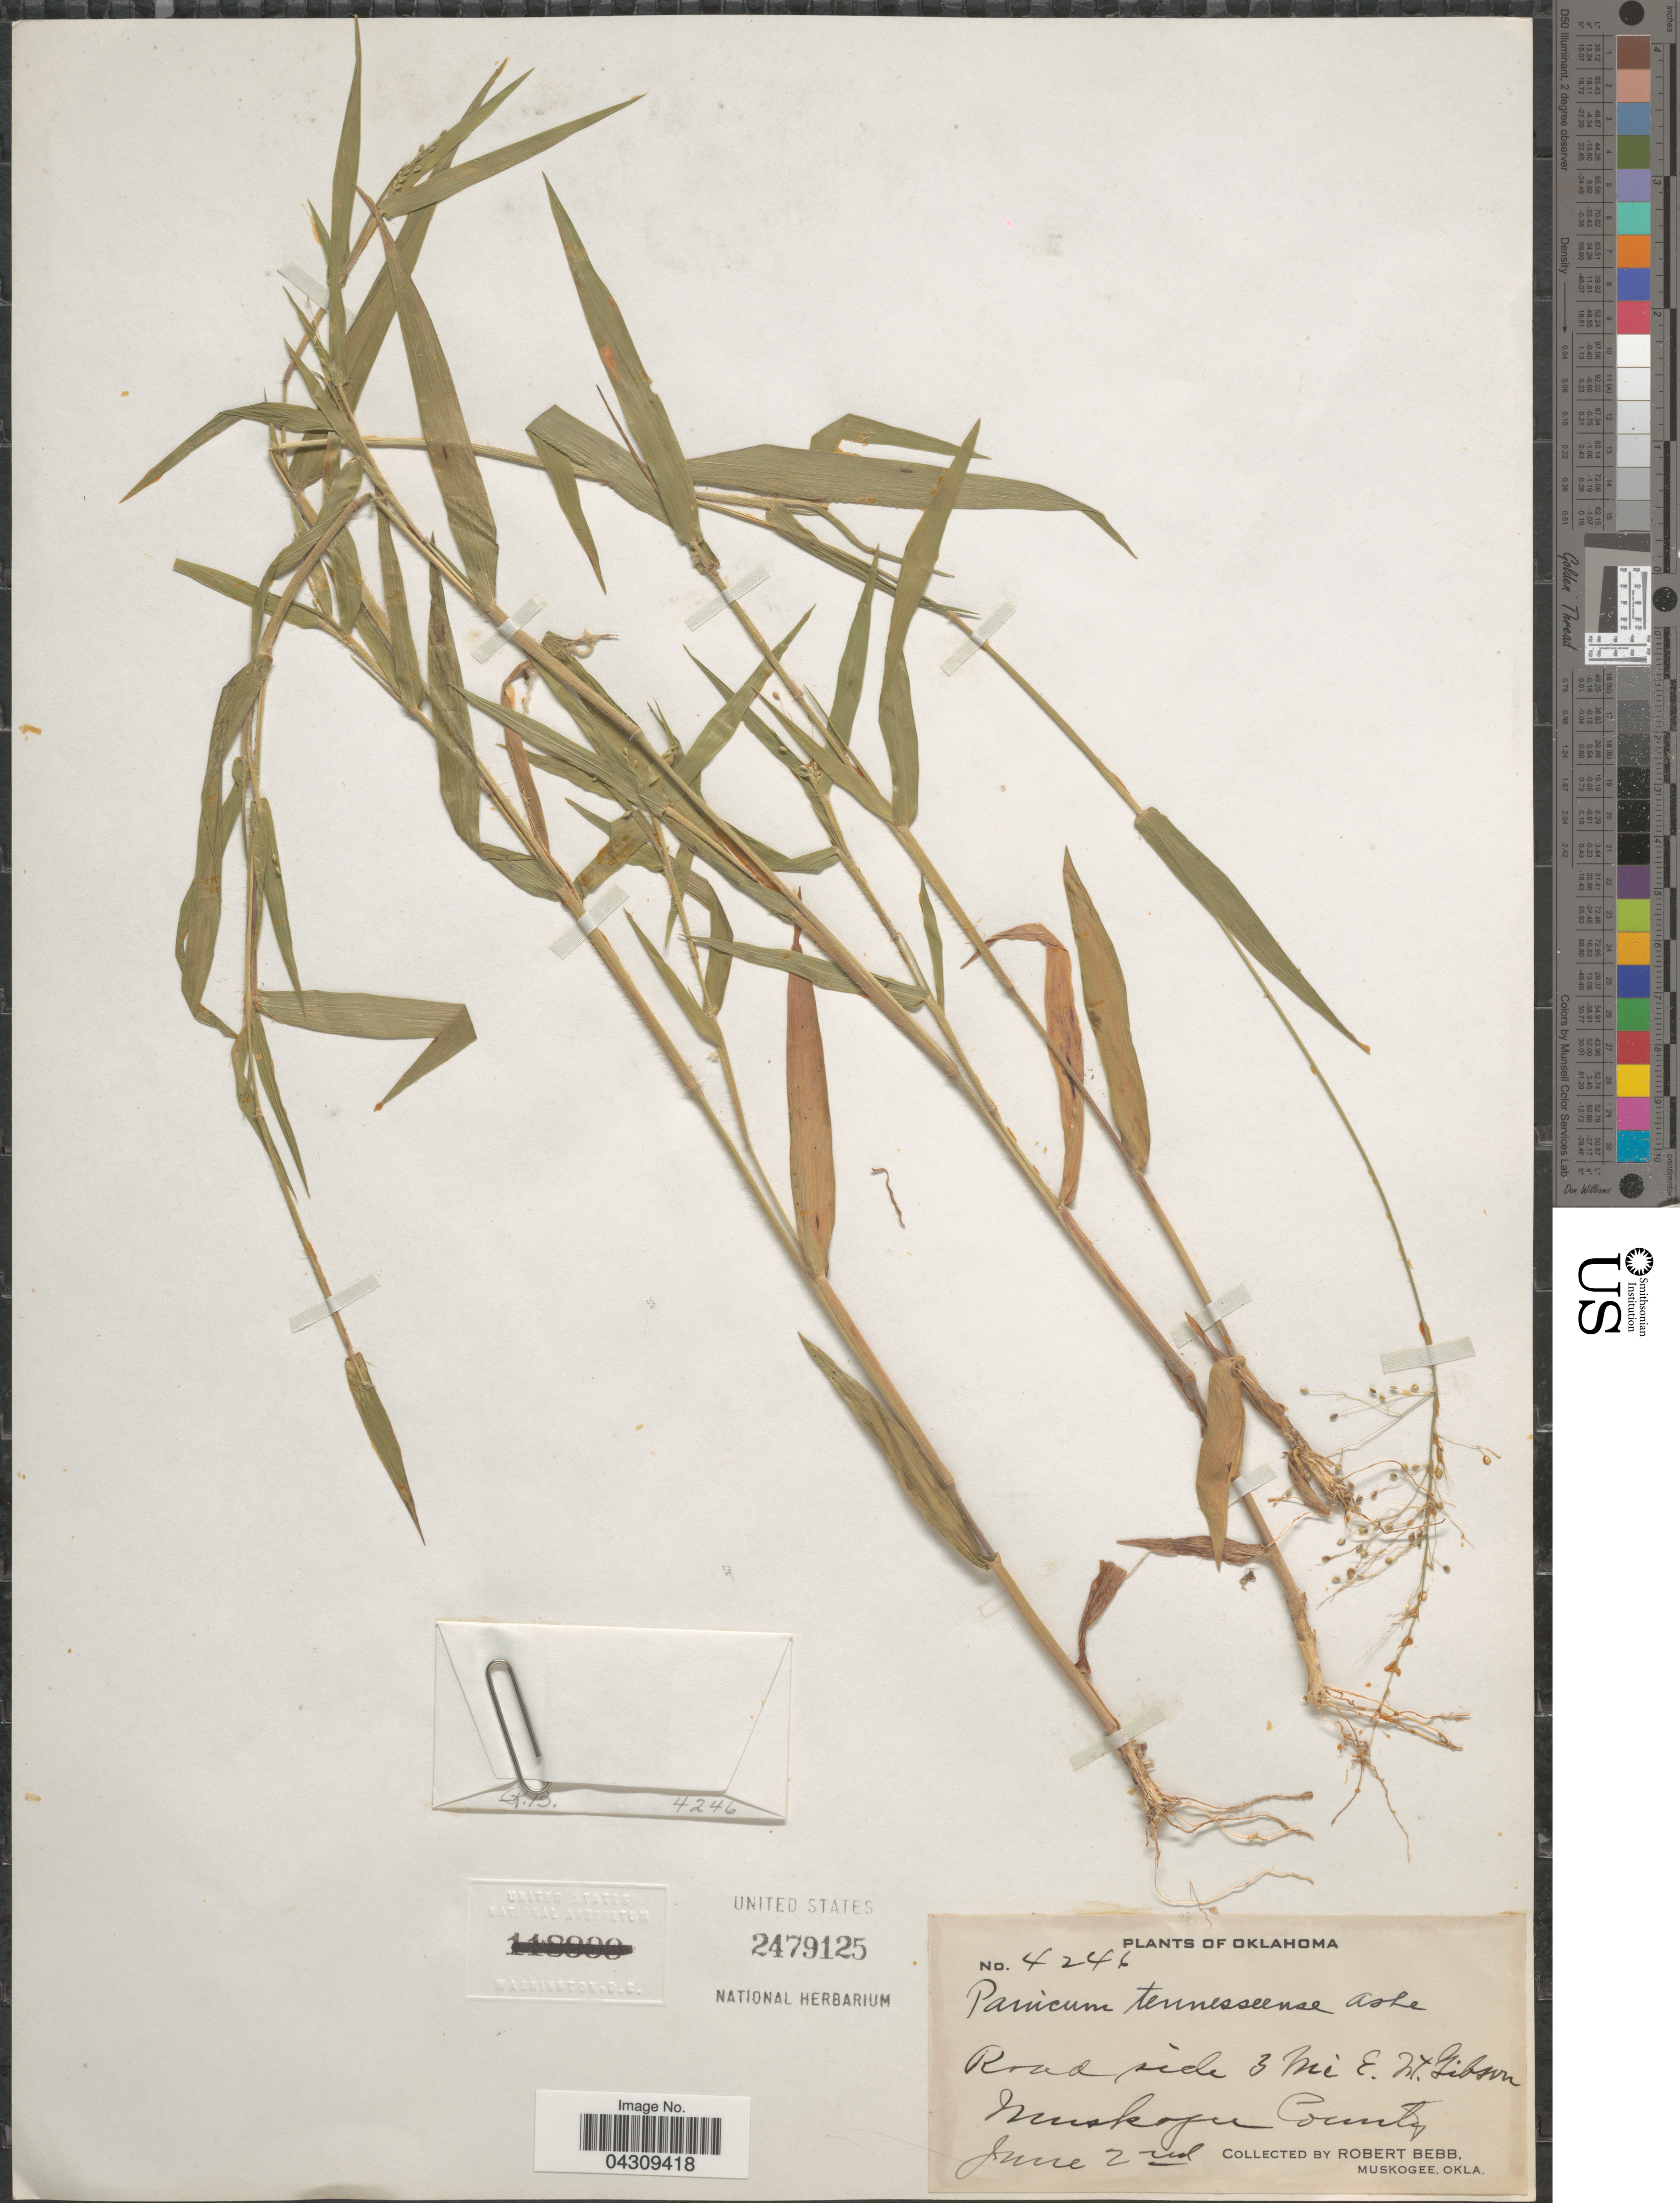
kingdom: Plantae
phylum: Tracheophyta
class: Liliopsida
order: Poales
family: Poaceae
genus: Dichanthelium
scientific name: Dichanthelium acuminatum var. acuminatum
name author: (Sw.) Gould & C.A. Clark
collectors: R. Bebb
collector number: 4246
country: United States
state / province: Oklahoma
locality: Roadside 3 mi E. Mt Gibson. Muskogee County.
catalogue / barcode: US 2479125